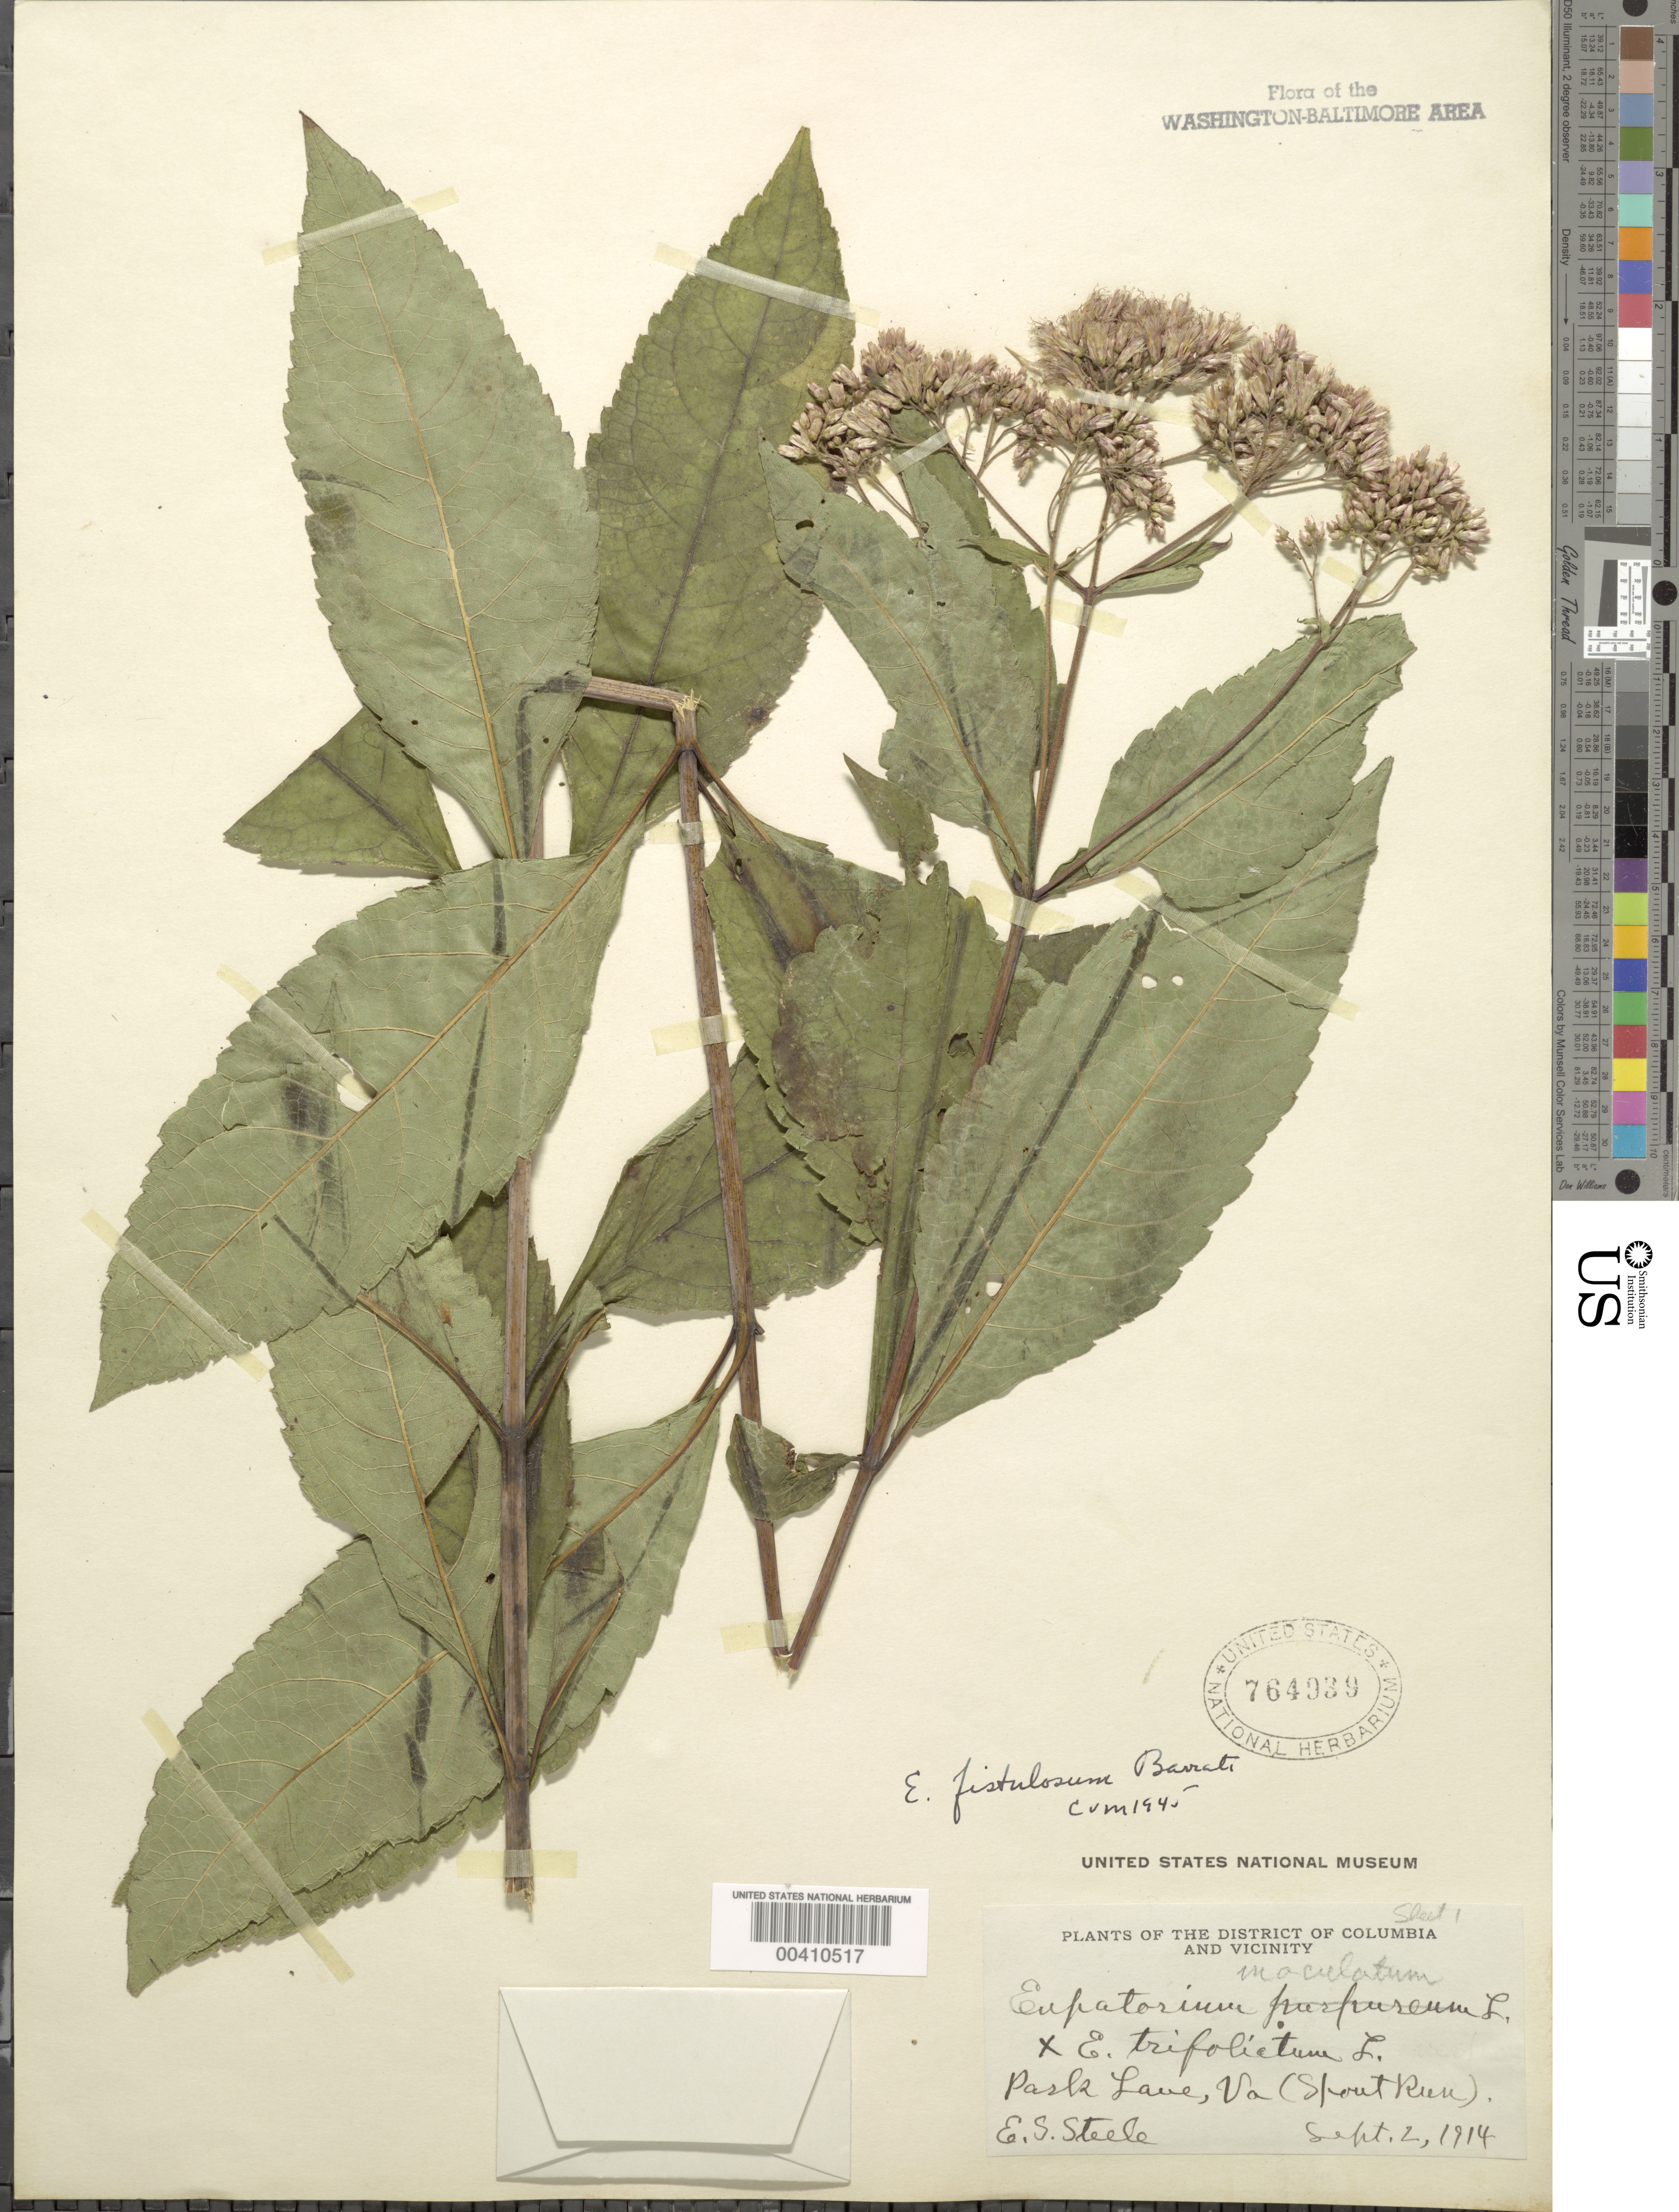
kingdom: Plantae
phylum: Tracheophyta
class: Magnoliopsida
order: Asterales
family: Asteraceae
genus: Eupatorium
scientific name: Eupatorium fistulosum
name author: Barratt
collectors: E. Steele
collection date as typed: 02 Sep 1914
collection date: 1914-09-02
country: United States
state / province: Virginia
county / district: Fairfax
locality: Park Lane, Spout Run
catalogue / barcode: US 764939